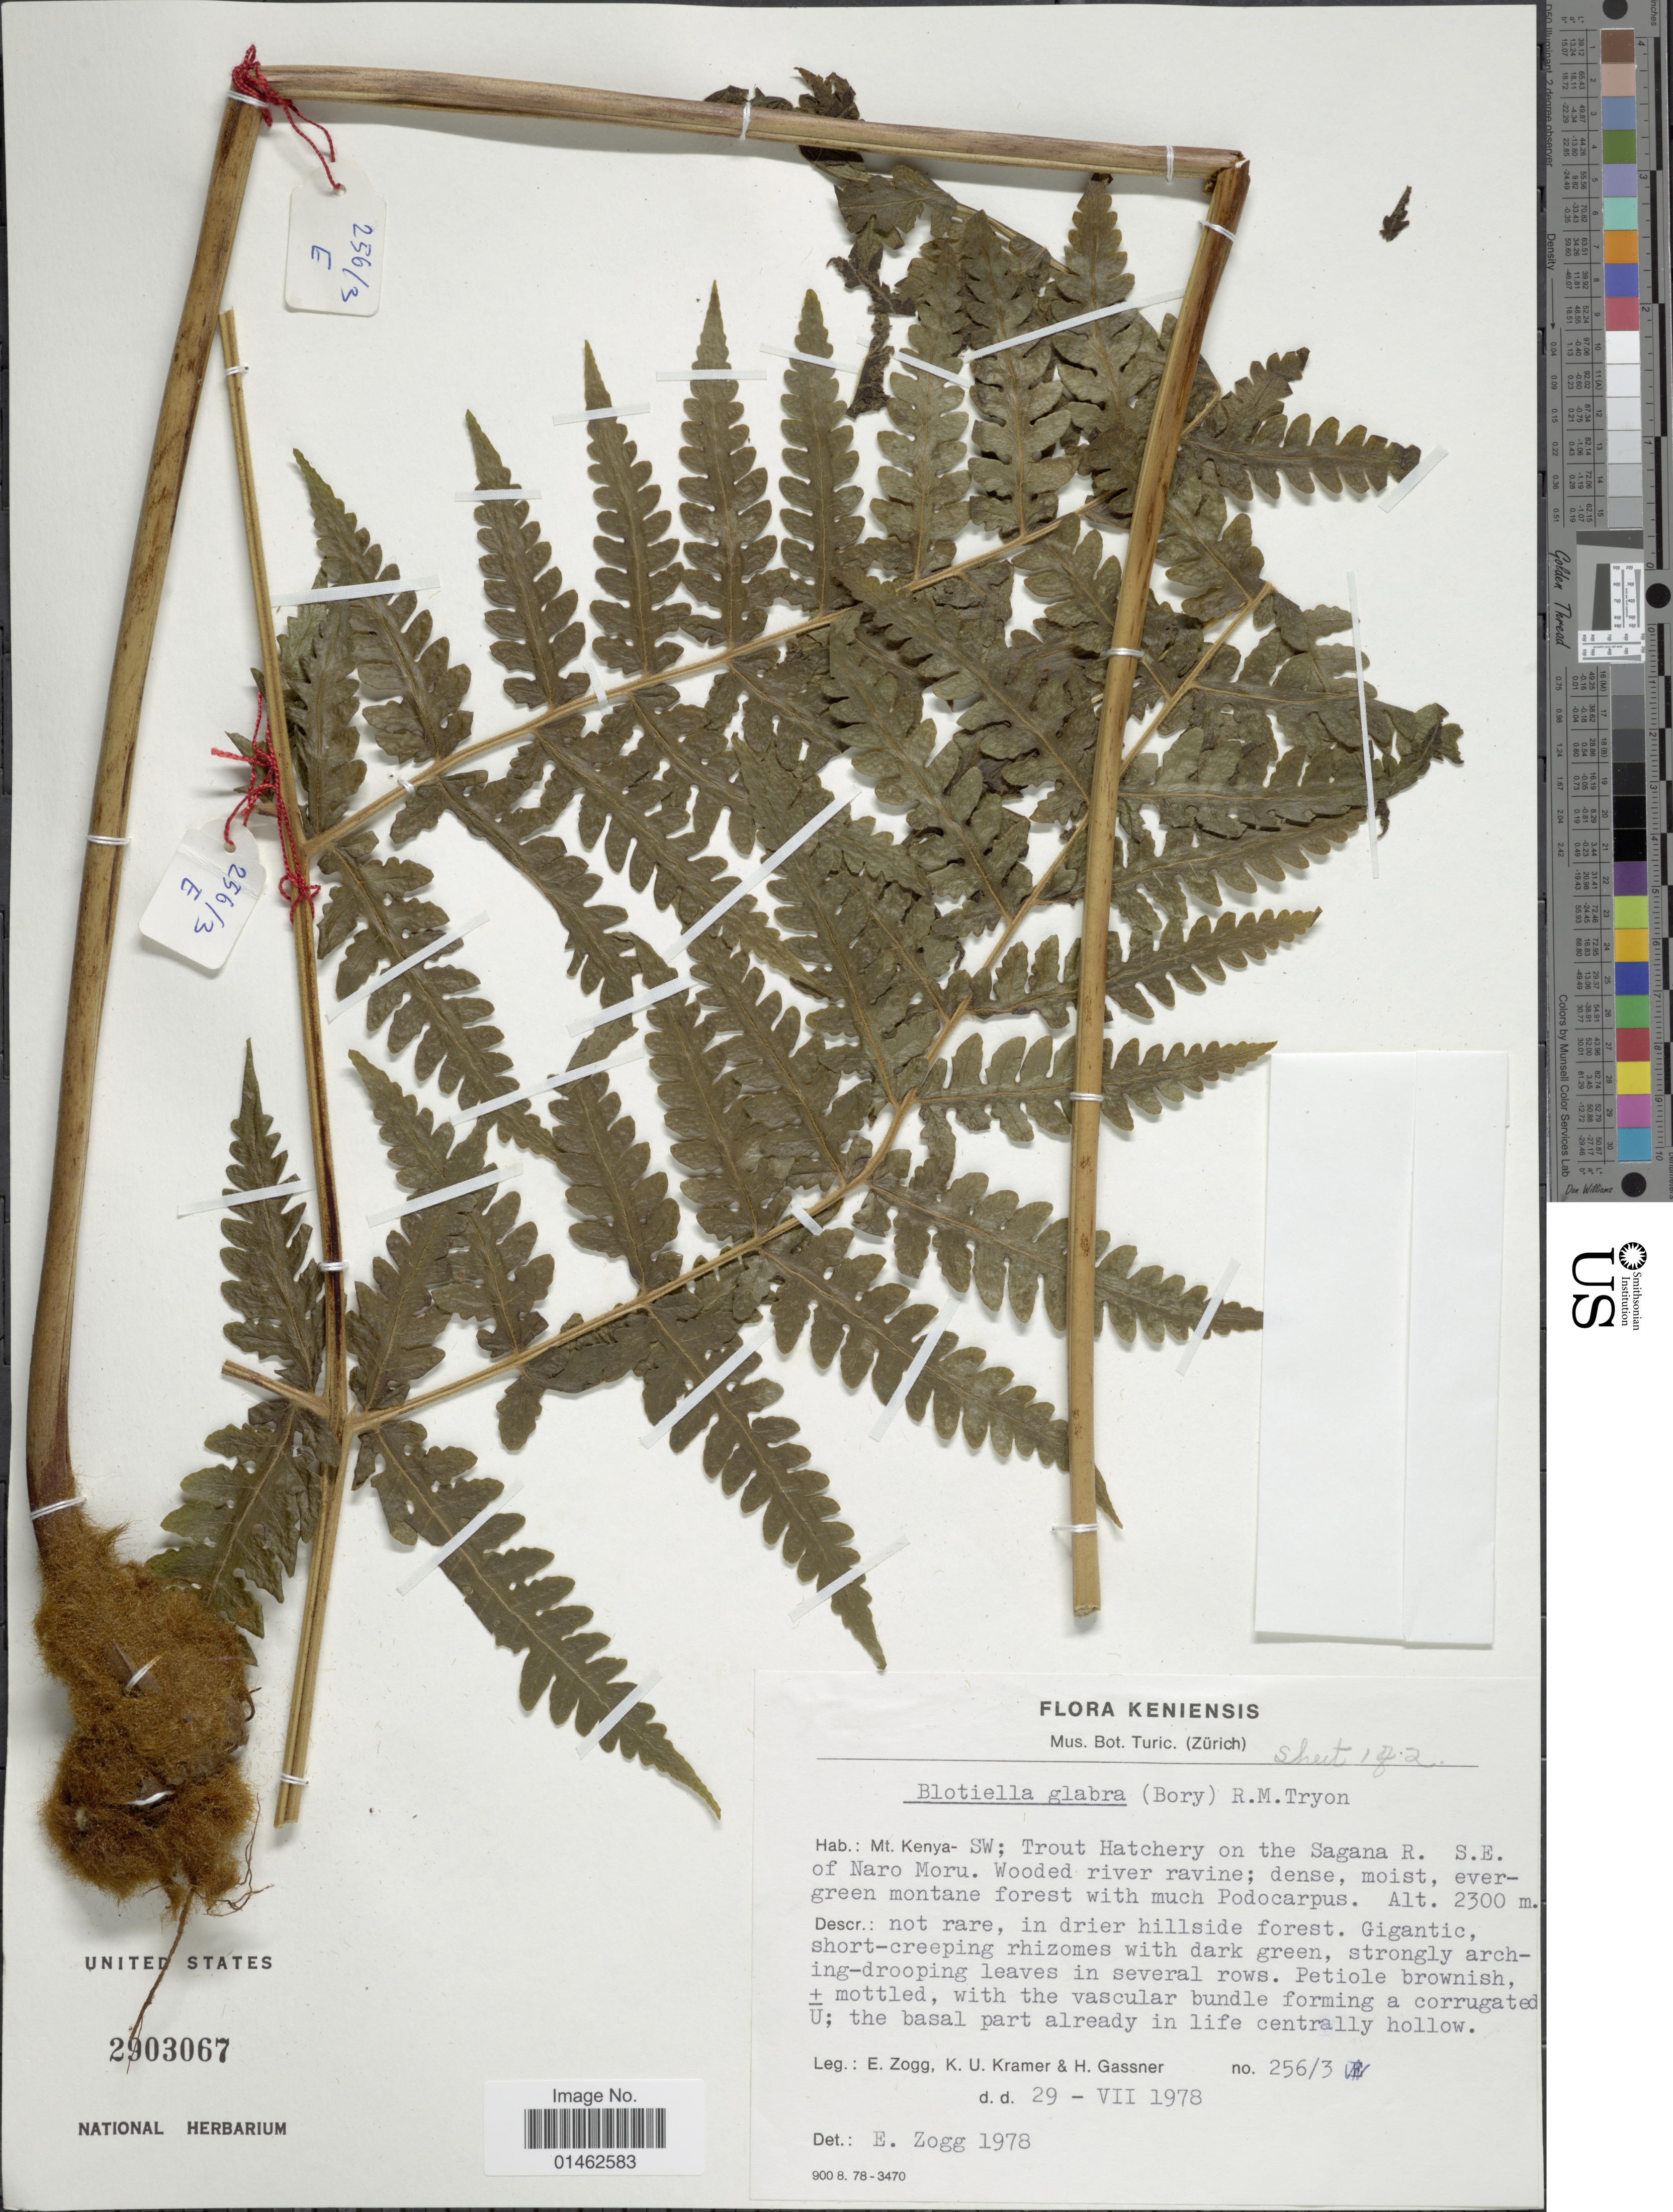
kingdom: Plantae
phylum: Tracheophyta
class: Polypodiopsida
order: Polypodiales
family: Dennstaedtiaceae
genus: Blotiella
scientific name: Blotiella glabra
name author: (Bory) R.M. Tryon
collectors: E. Zogg, K. U. Kramer & H. Gassner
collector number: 256/3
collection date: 1978-07-29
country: Kenya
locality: Mt Kenya- SW; Trout Hatchery on the Sagana R. S.E. of Naro Moru. Wooded river ravine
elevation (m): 2300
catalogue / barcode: US 2903067